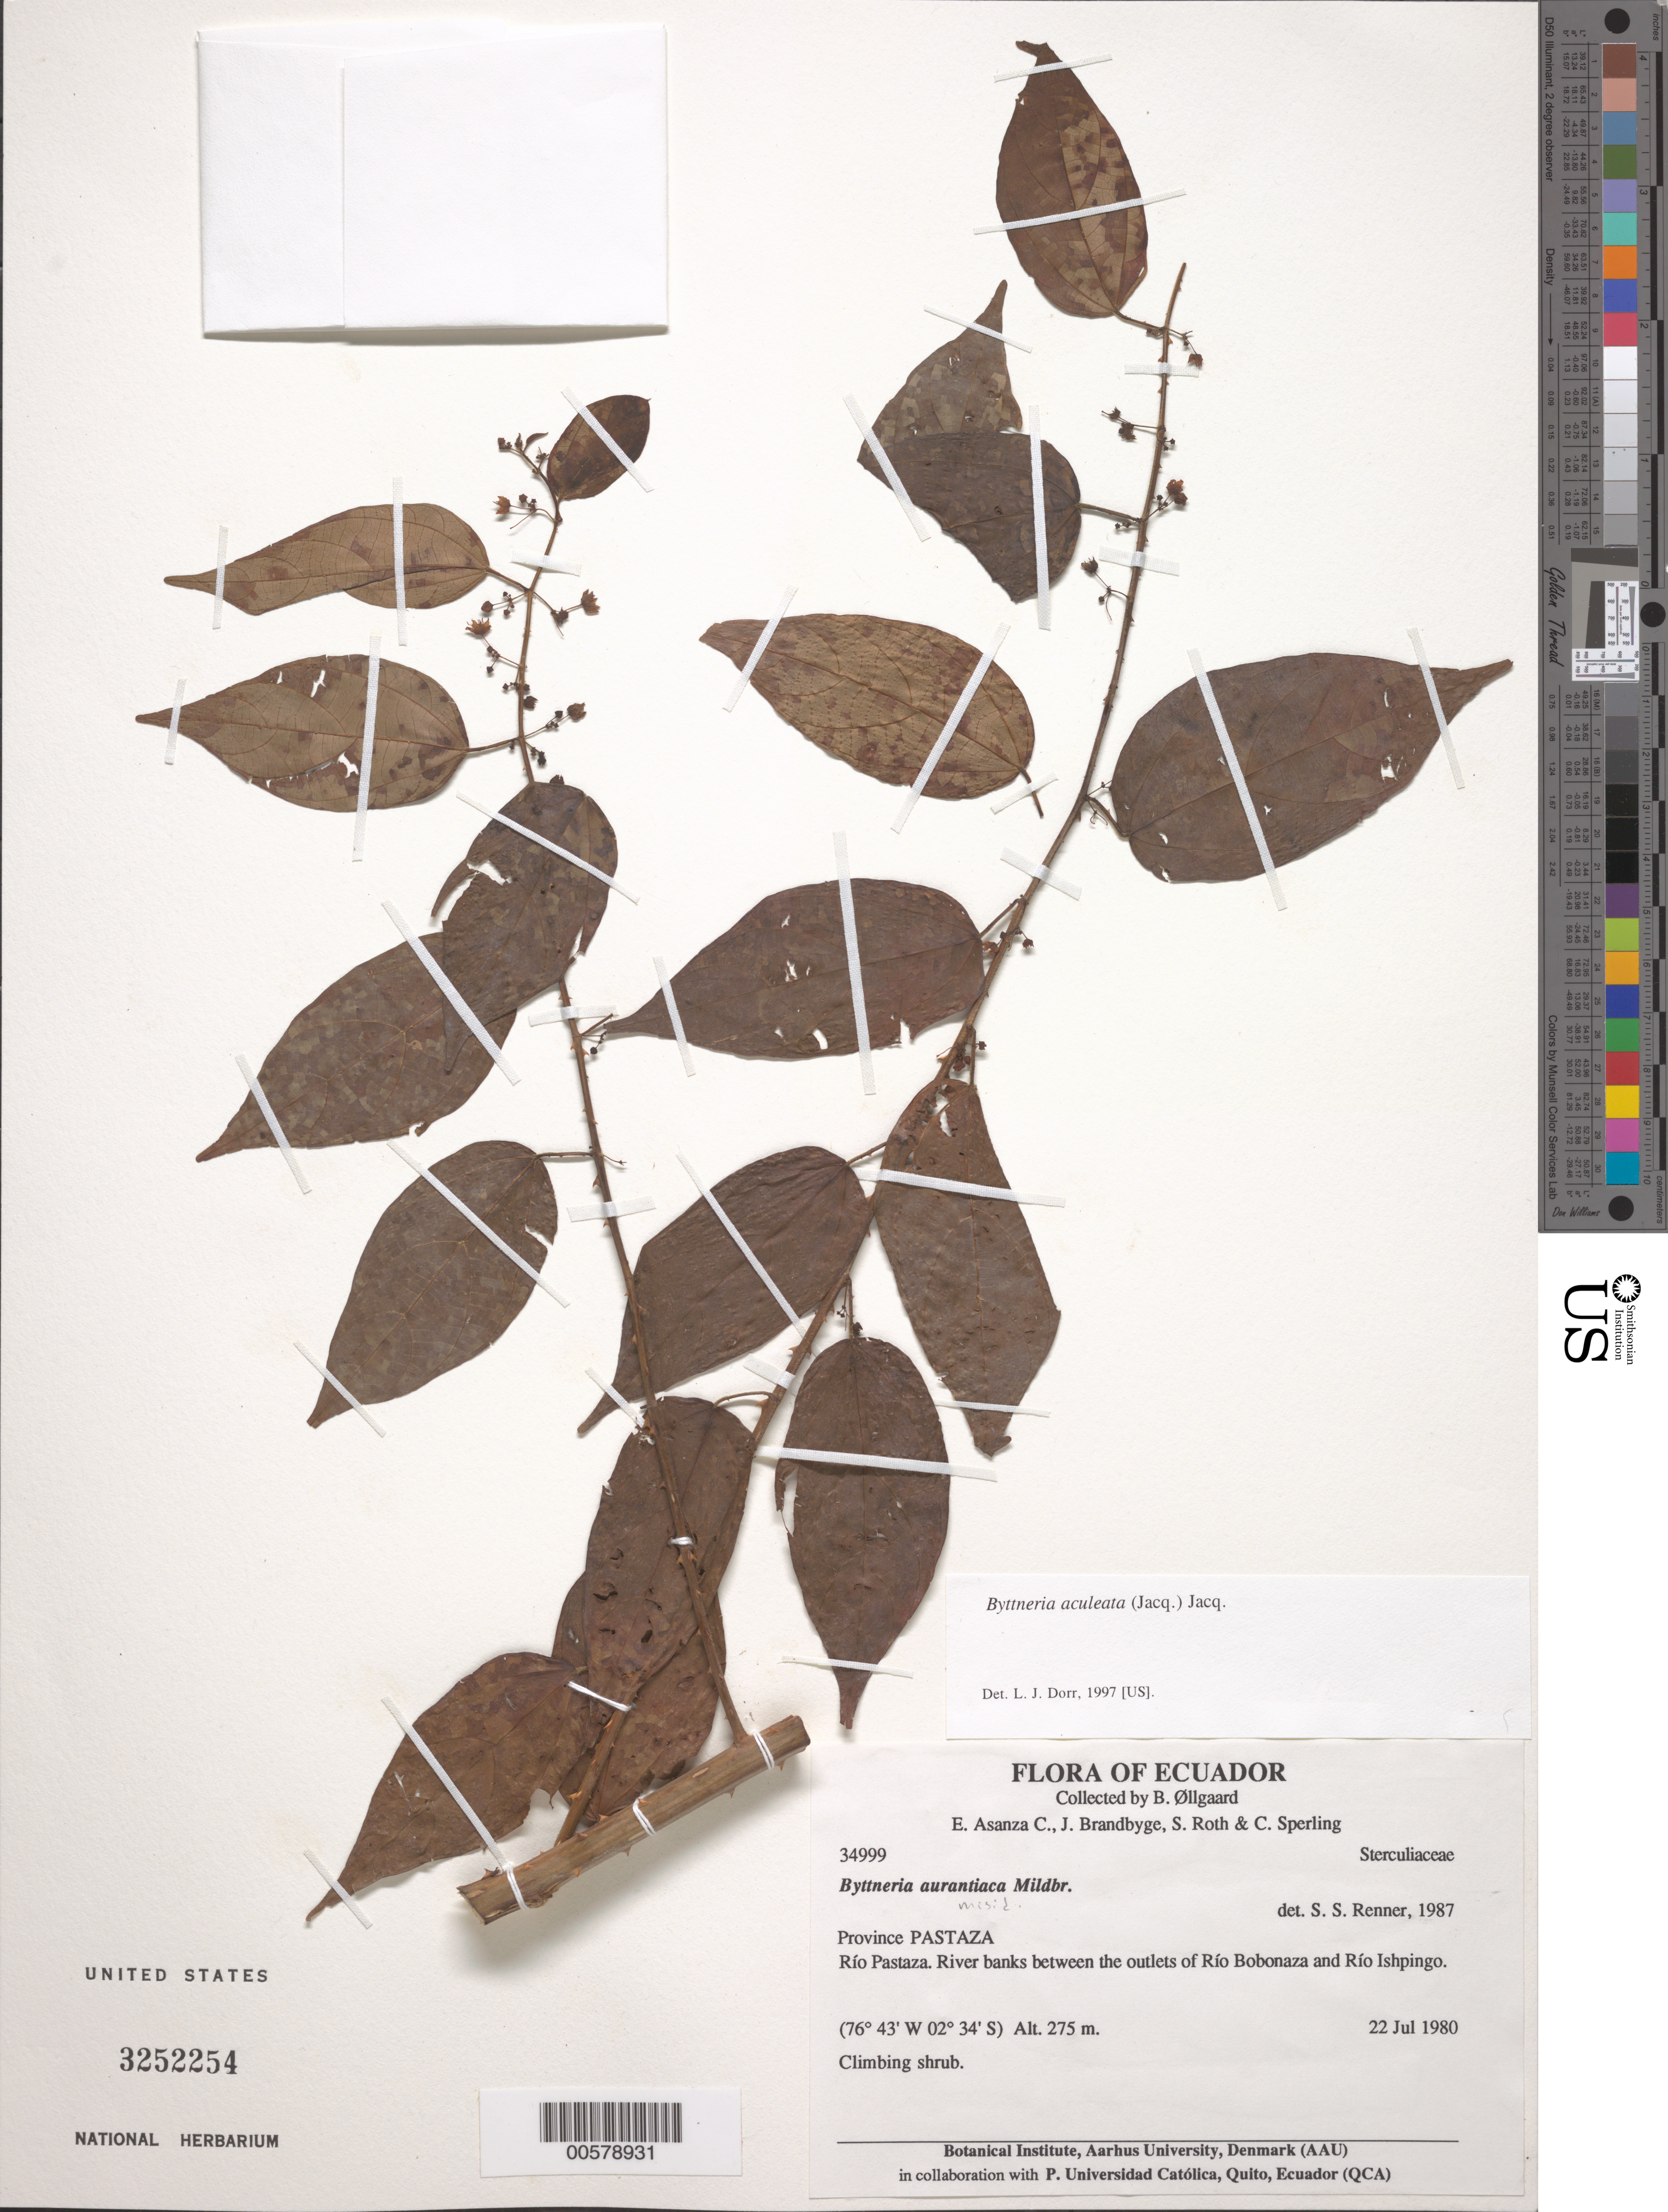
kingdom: Plantae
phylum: Tracheophyta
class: Magnoliopsida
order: Malvales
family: Malvaceae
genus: Byttneria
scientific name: Byttneria aculeata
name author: (Jacq.) Jacq.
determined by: Dorr, L. J., (BOT), Smithsonian Institution - National Museum of Natural History (UNITED STATES)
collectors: B. Øllgaard, E. Asanza C., J. Brandbyge & S. Roth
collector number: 34999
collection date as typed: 22 Jul 1980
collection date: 1980-07-22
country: Ecuador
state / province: Pastaza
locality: Río Pastaza, River banks between the outlets of Río Bobonaza and Río Ishpingo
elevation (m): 275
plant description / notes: NY, US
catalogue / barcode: US 3252254